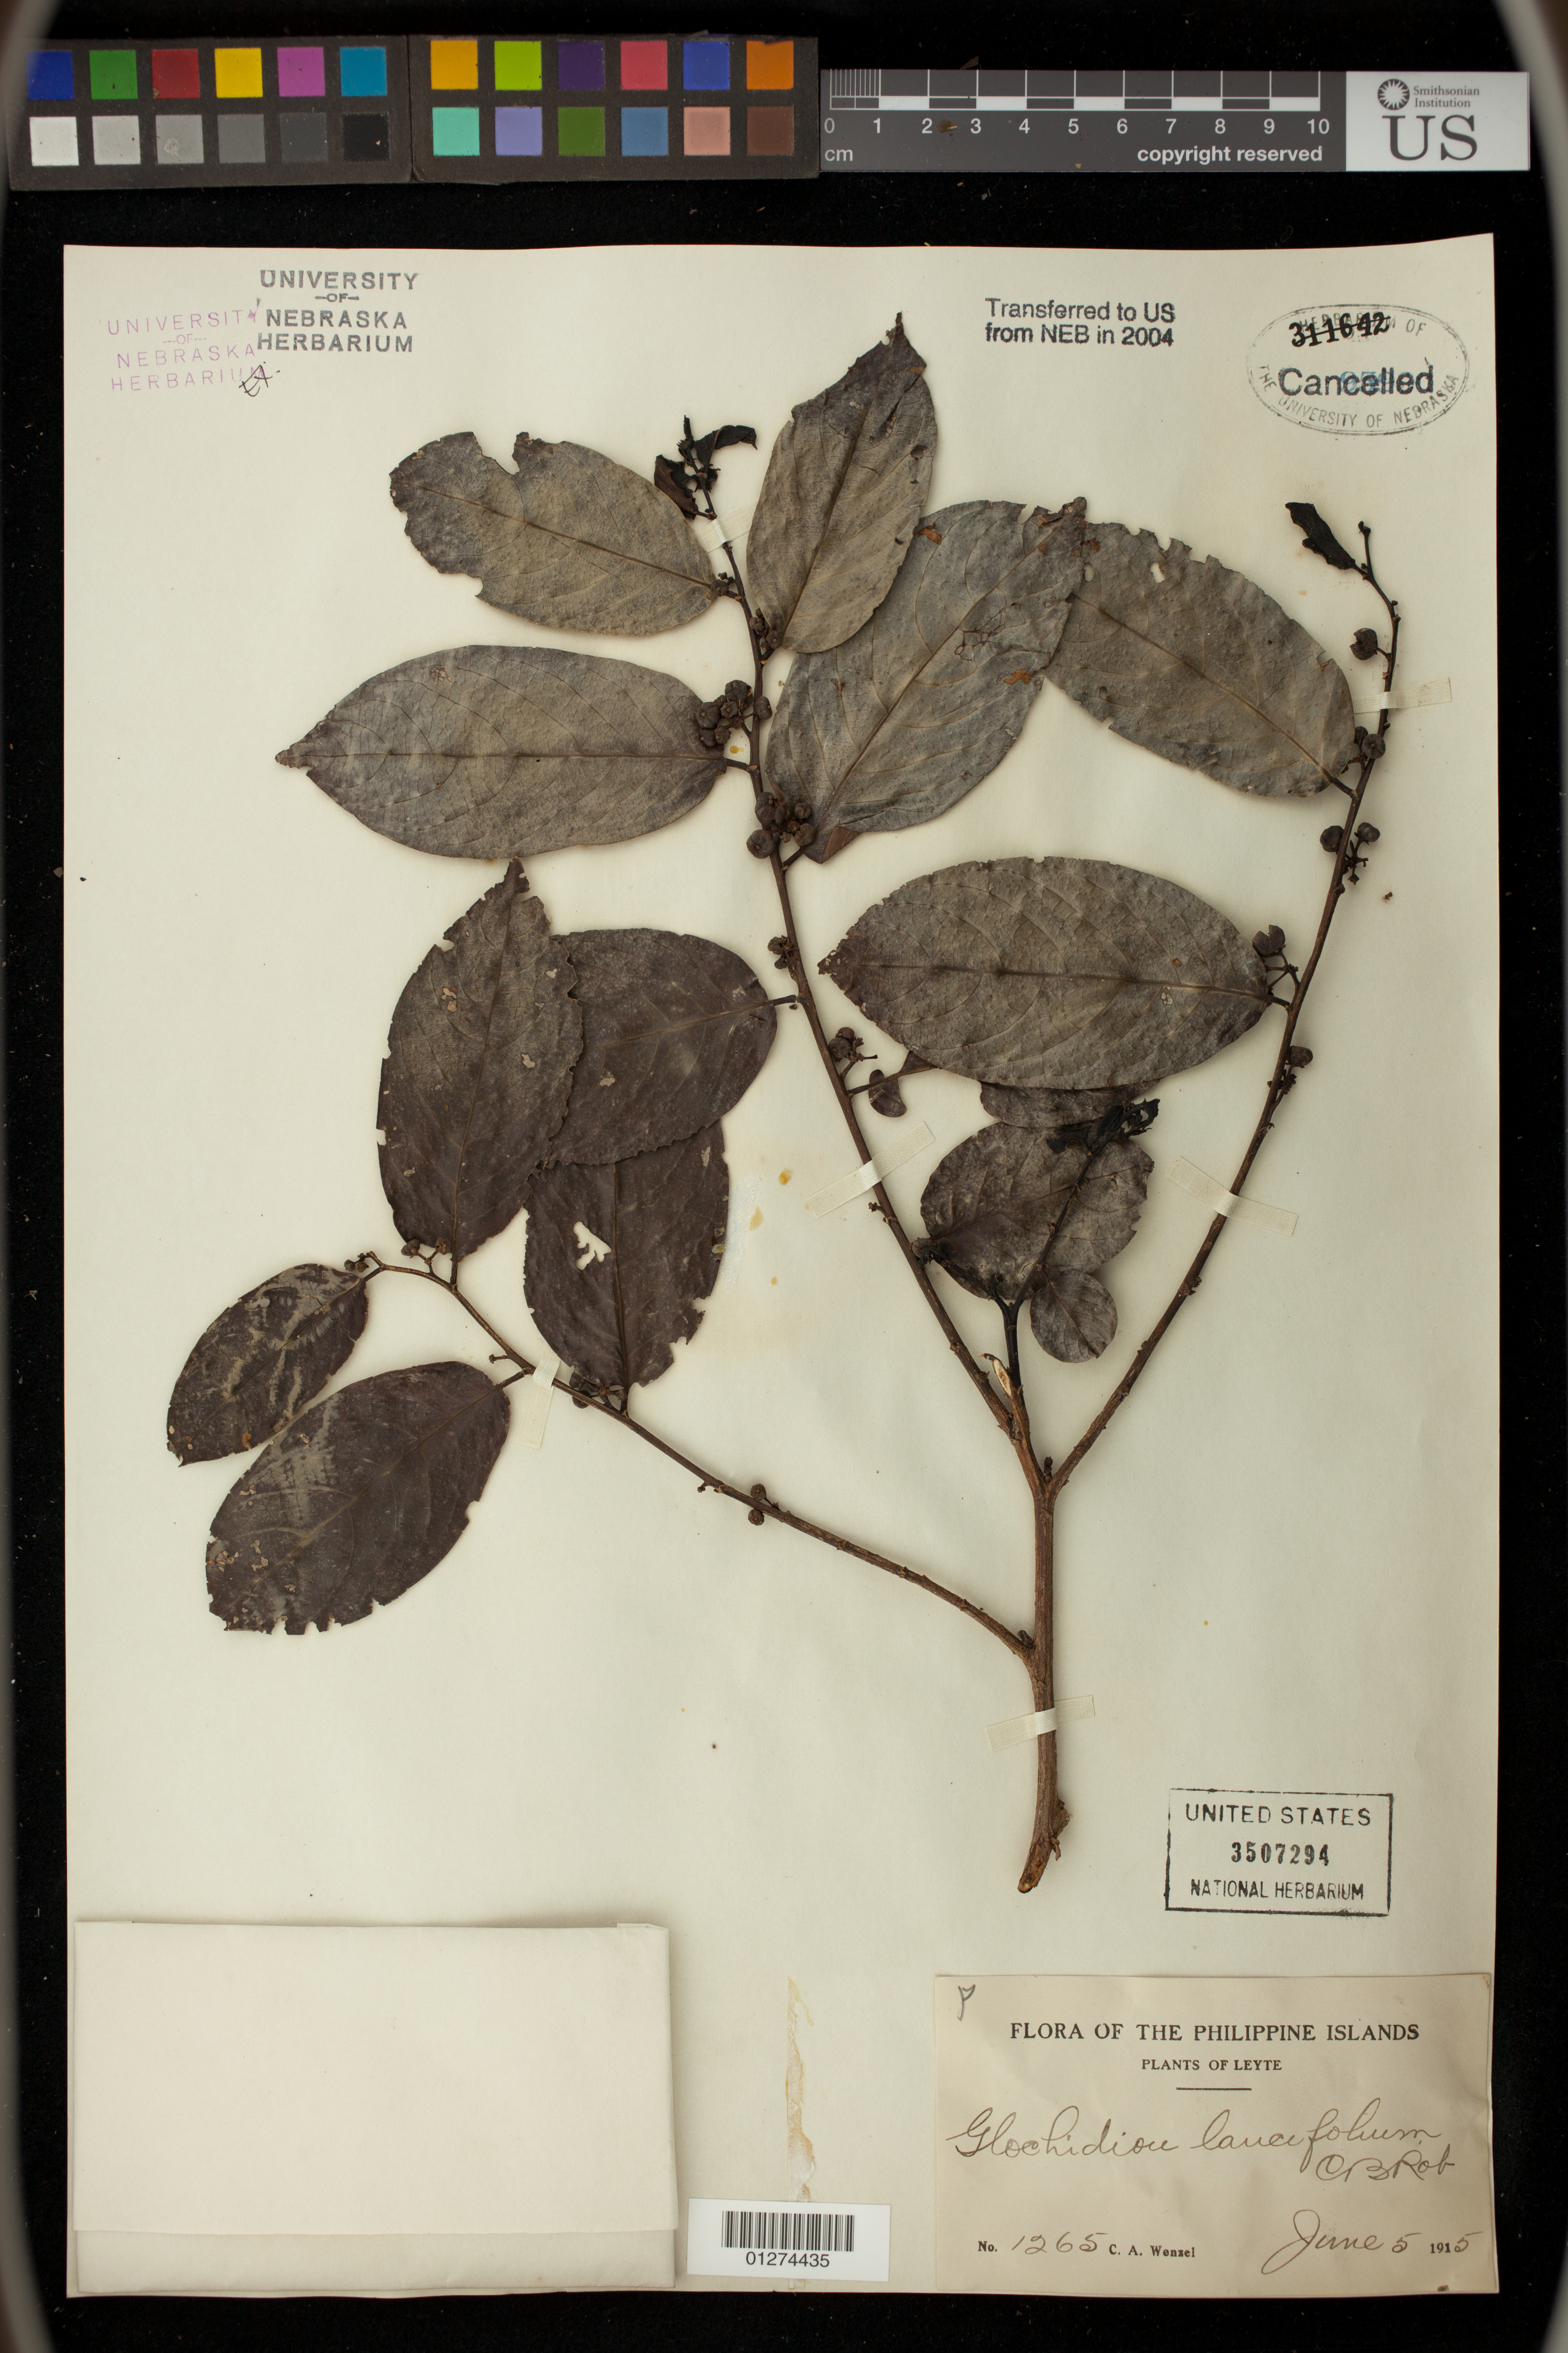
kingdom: Plantae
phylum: Tracheophyta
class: Magnoliopsida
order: Malpighiales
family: Phyllanthaceae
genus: Glochidion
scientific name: Glochidion urophylloides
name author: Elmer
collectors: C. Wenzel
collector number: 1265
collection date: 1915-06-05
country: Philippines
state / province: Eastern Visayas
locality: Leyte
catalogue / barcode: US 3507294